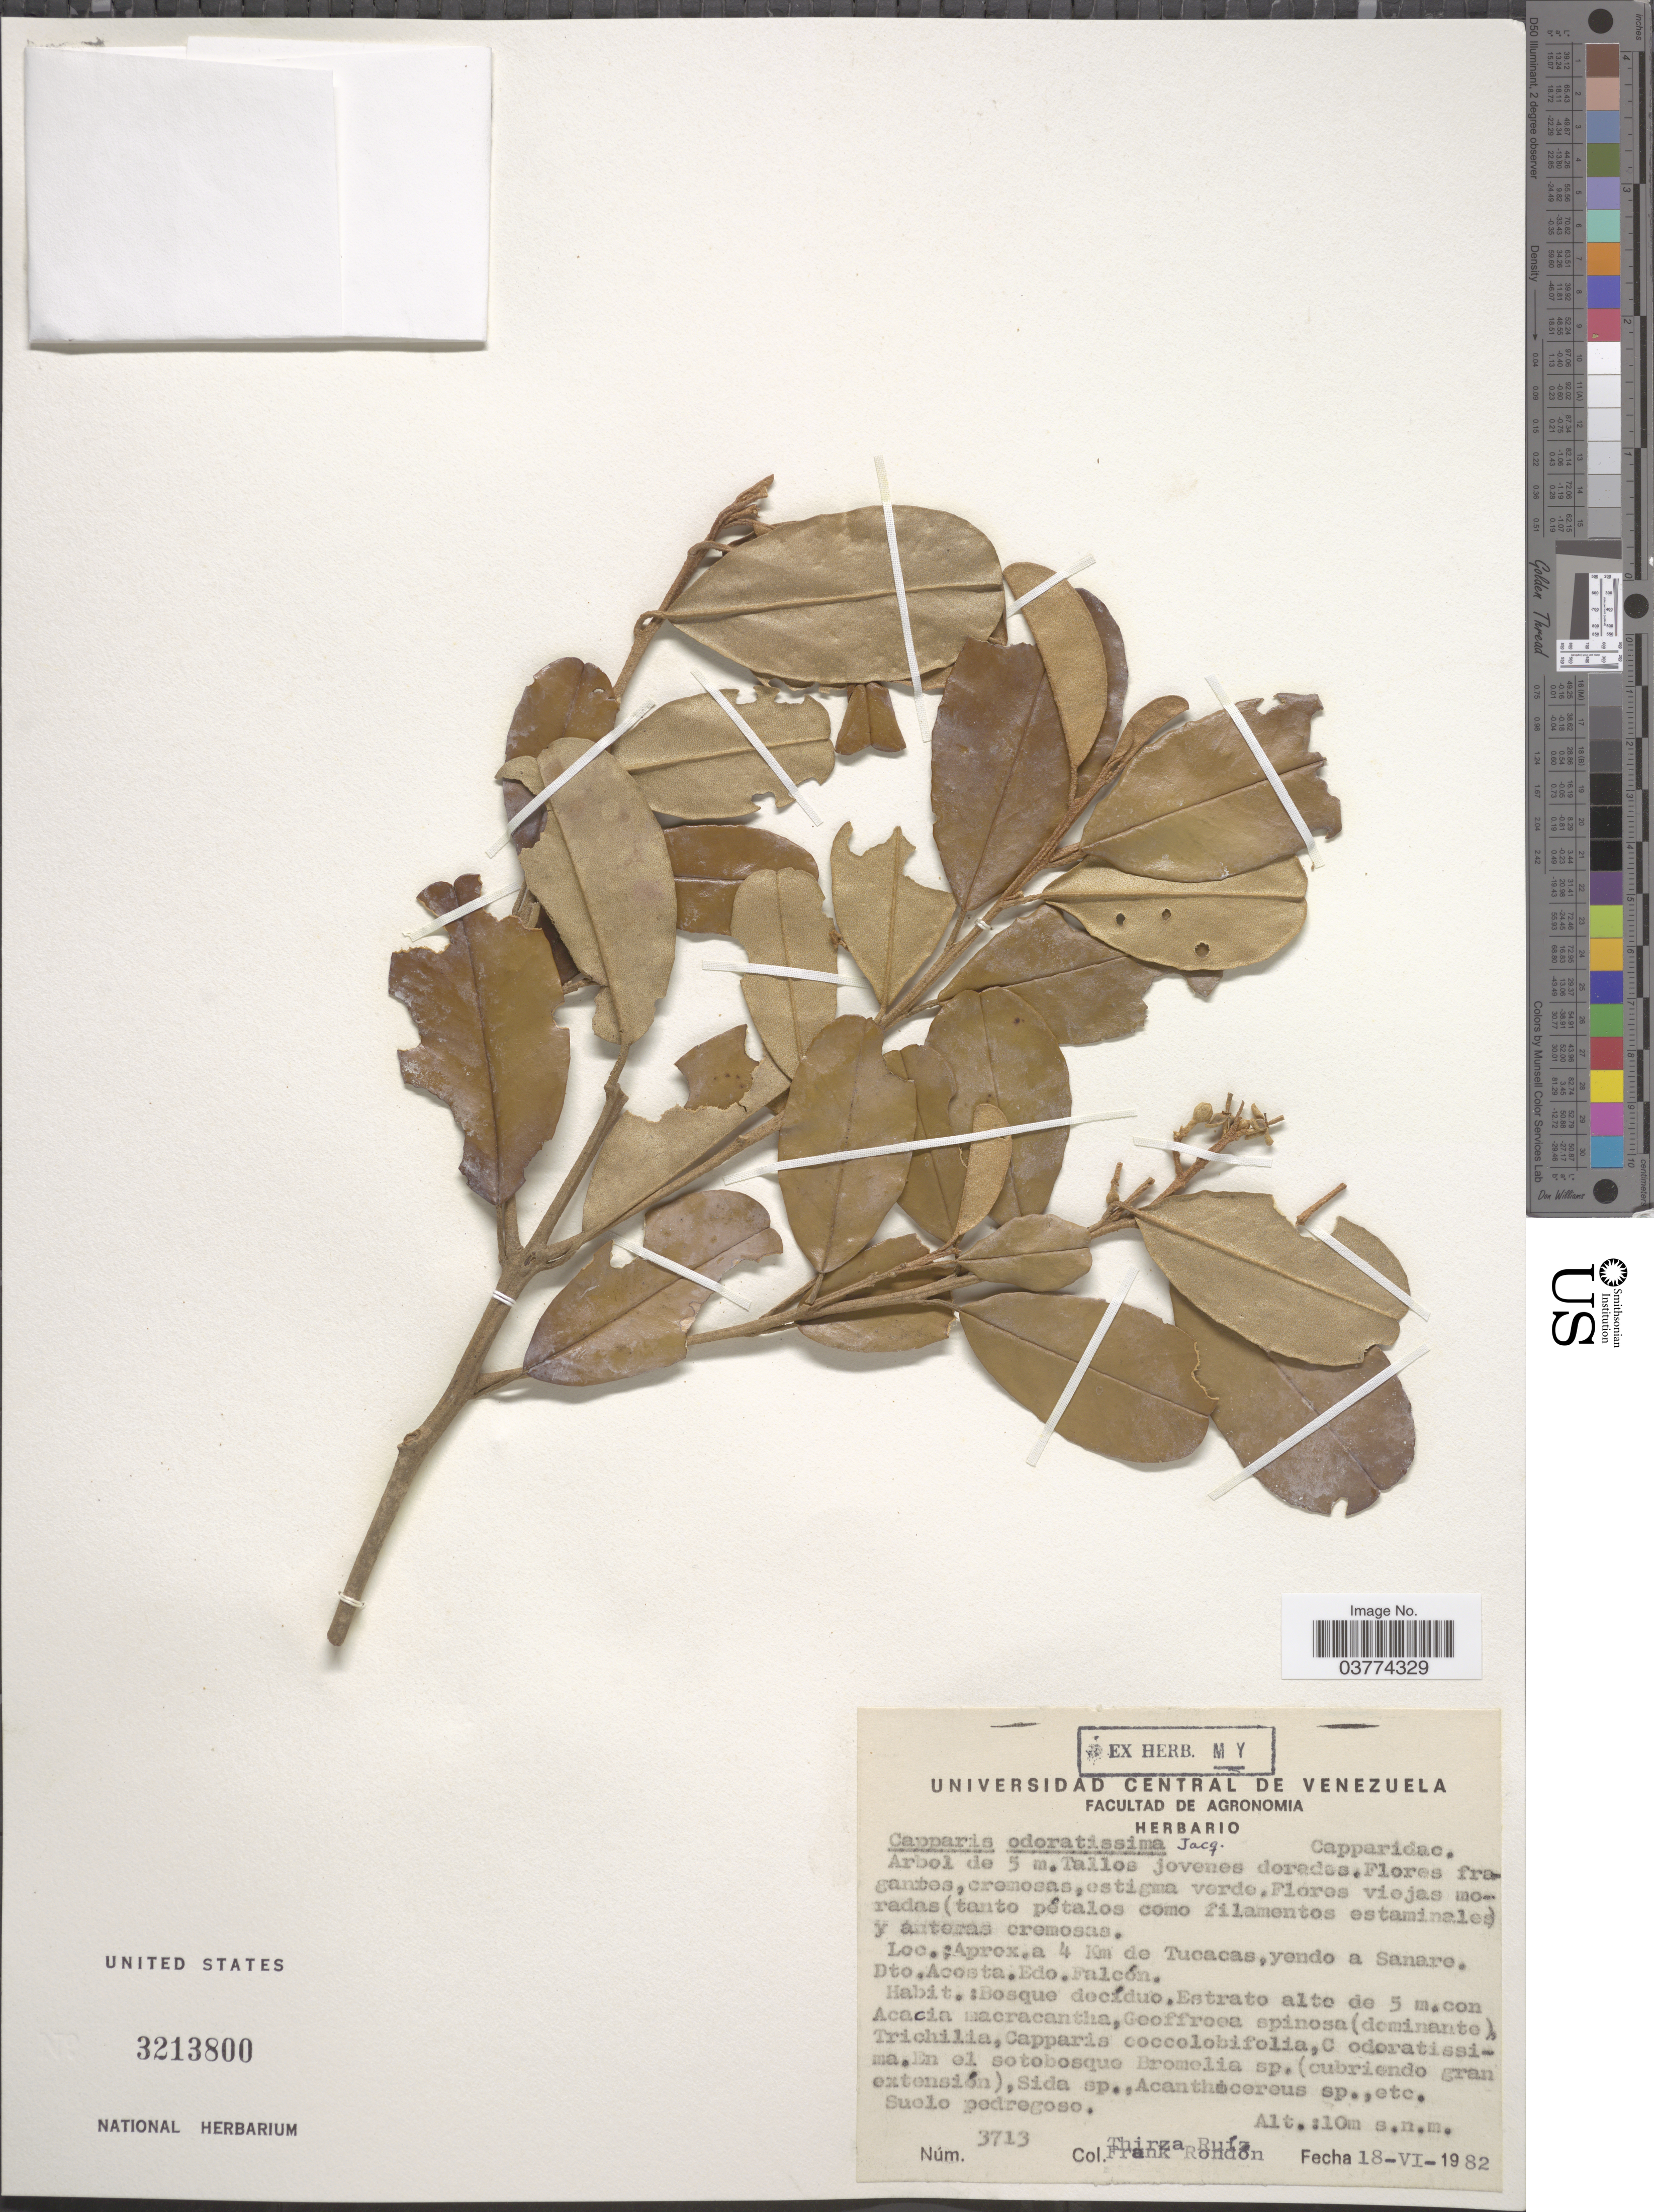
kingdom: Plantae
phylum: Tracheophyta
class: Magnoliopsida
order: Brassicales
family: Capparaceae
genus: Quadrella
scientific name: Quadrella odoratissima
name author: (Jacq.) Hutch.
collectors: T. Ruíz & F. Rondón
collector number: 3713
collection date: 1982-06-18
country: Venezuela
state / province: Falcon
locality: Aprox. a 4 Km de Tucacas, yendo a Sanare. Dto. Acosta.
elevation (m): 10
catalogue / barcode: US 3213800